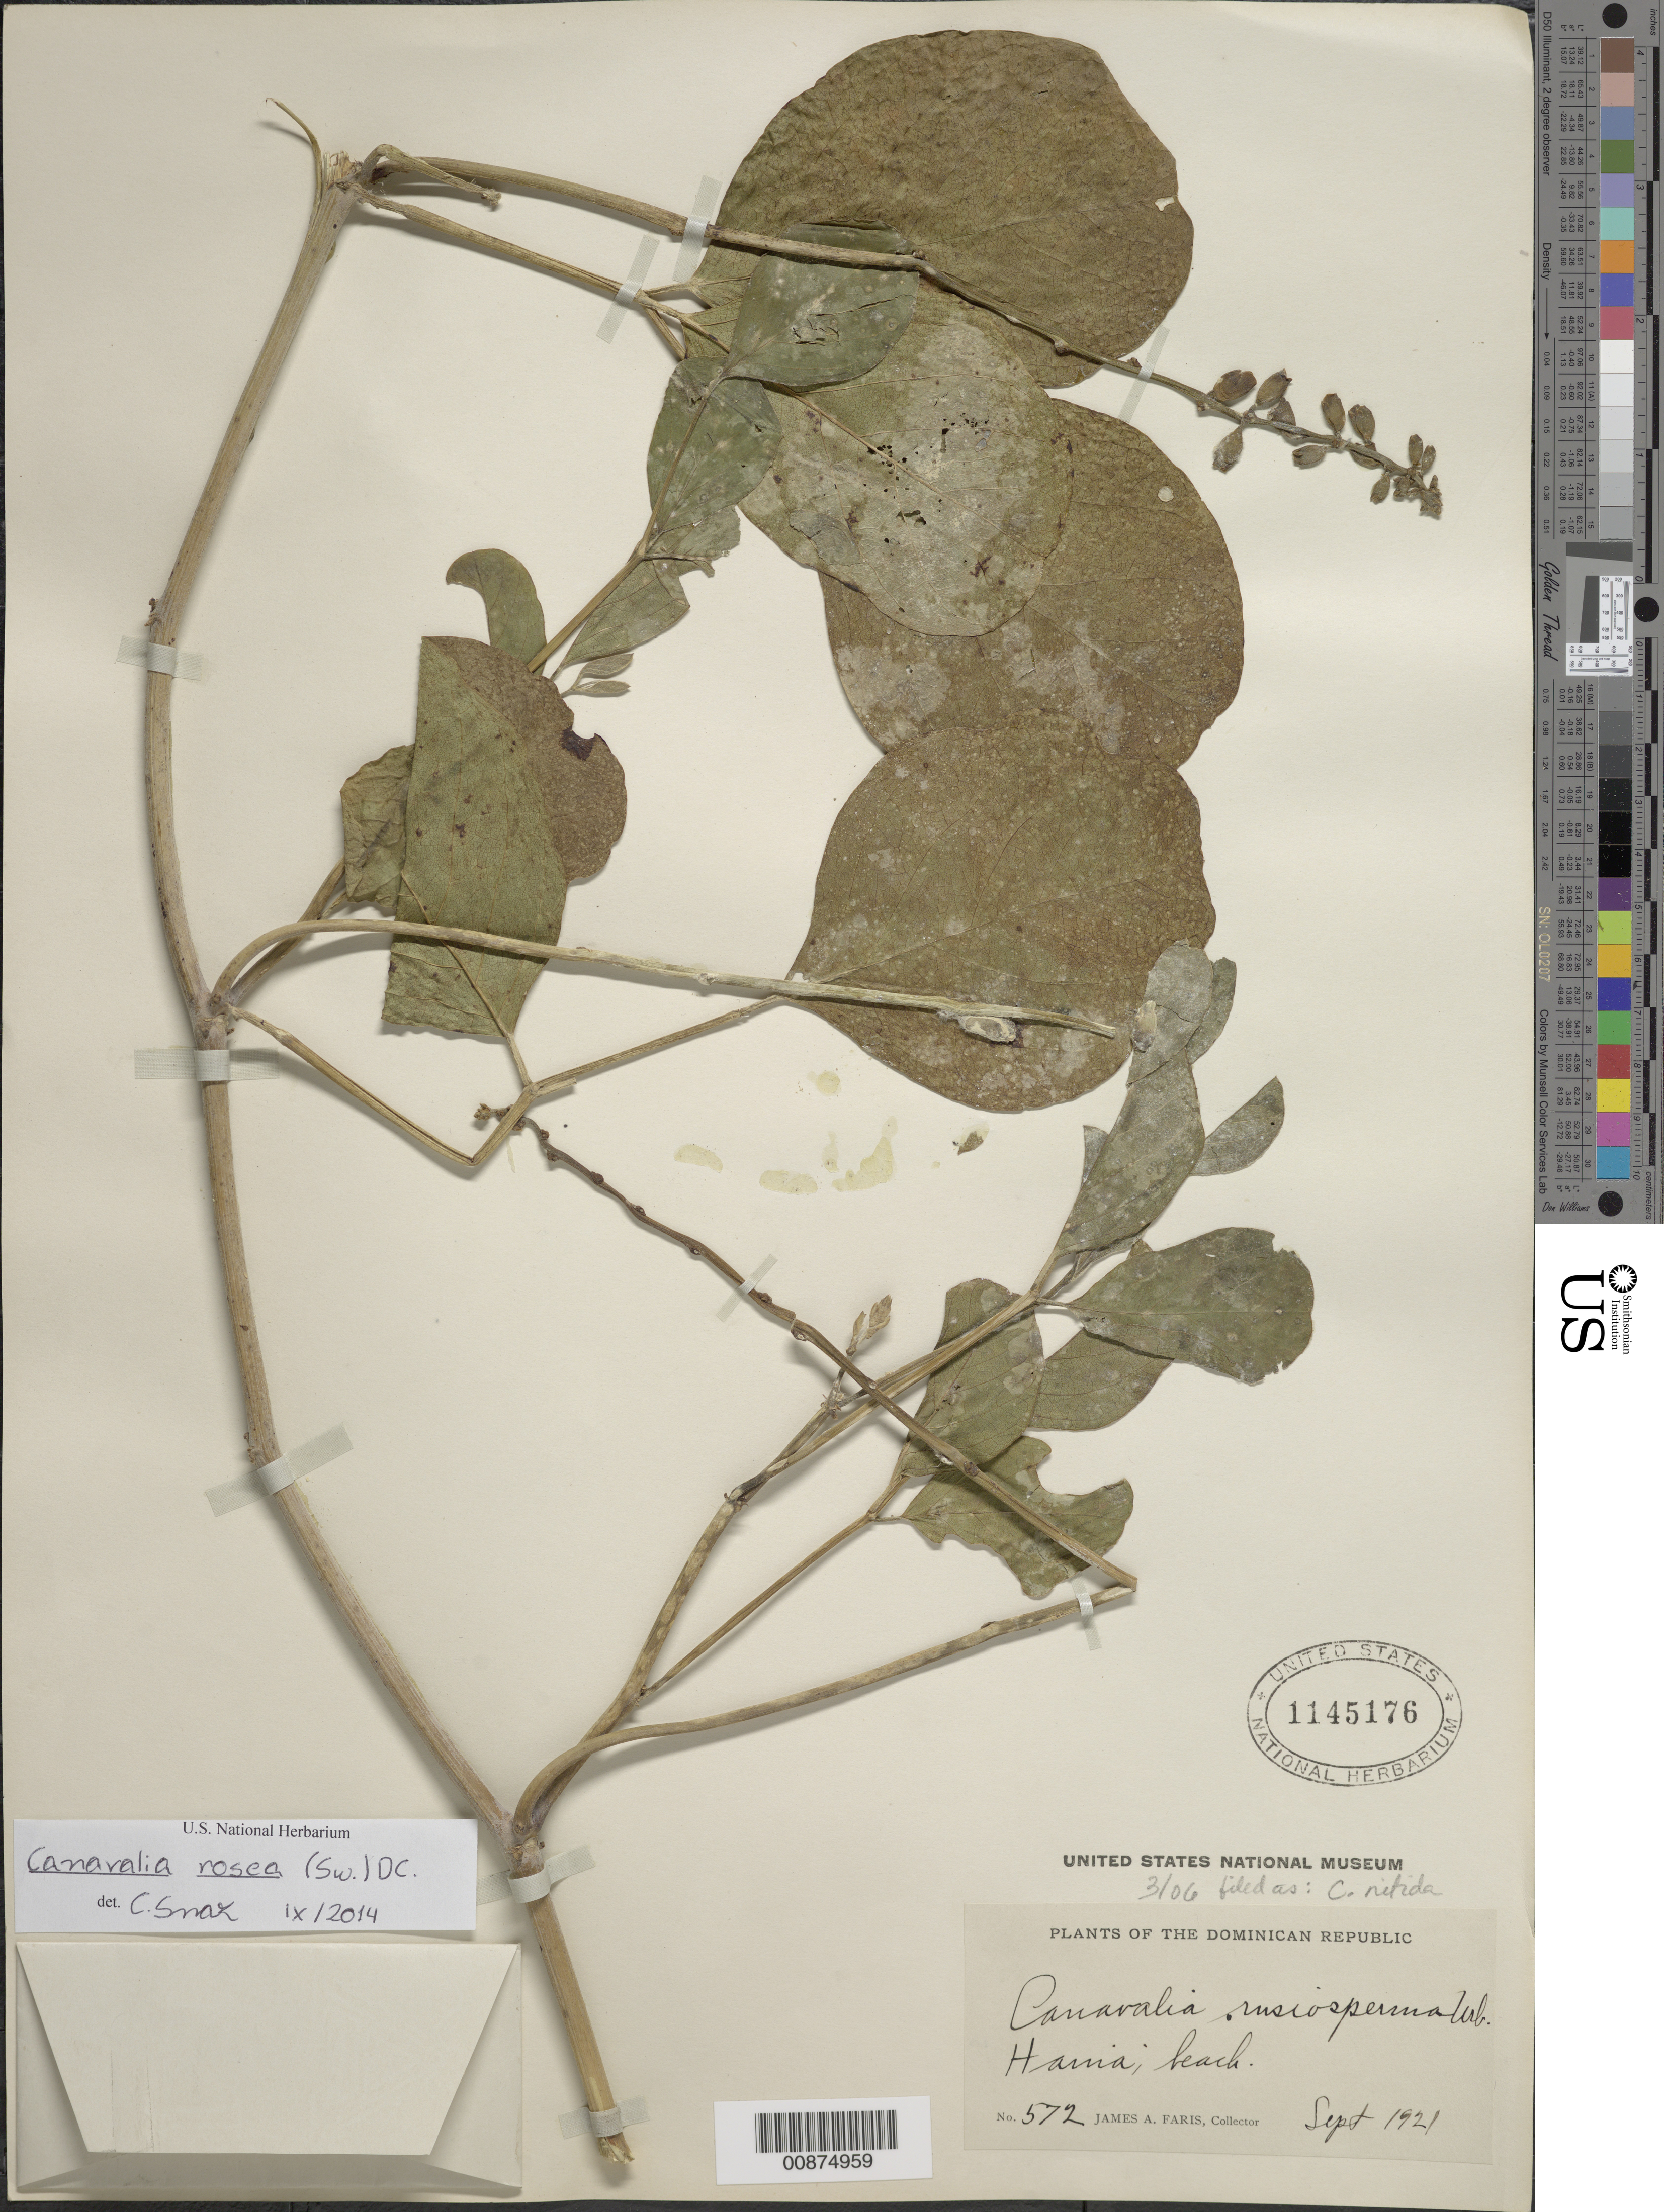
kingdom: Plantae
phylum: Tracheophyta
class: Magnoliopsida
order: Fabales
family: Fabaceae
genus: Canavalia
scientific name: Canavalia rosea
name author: (Sw.) DC.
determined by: Snak, C.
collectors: J. Faris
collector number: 572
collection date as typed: Sep 1921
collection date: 1921-09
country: Dominican Republic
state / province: San Cristóbal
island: Hispaniola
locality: Haina.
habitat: Beach.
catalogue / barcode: US 1145176